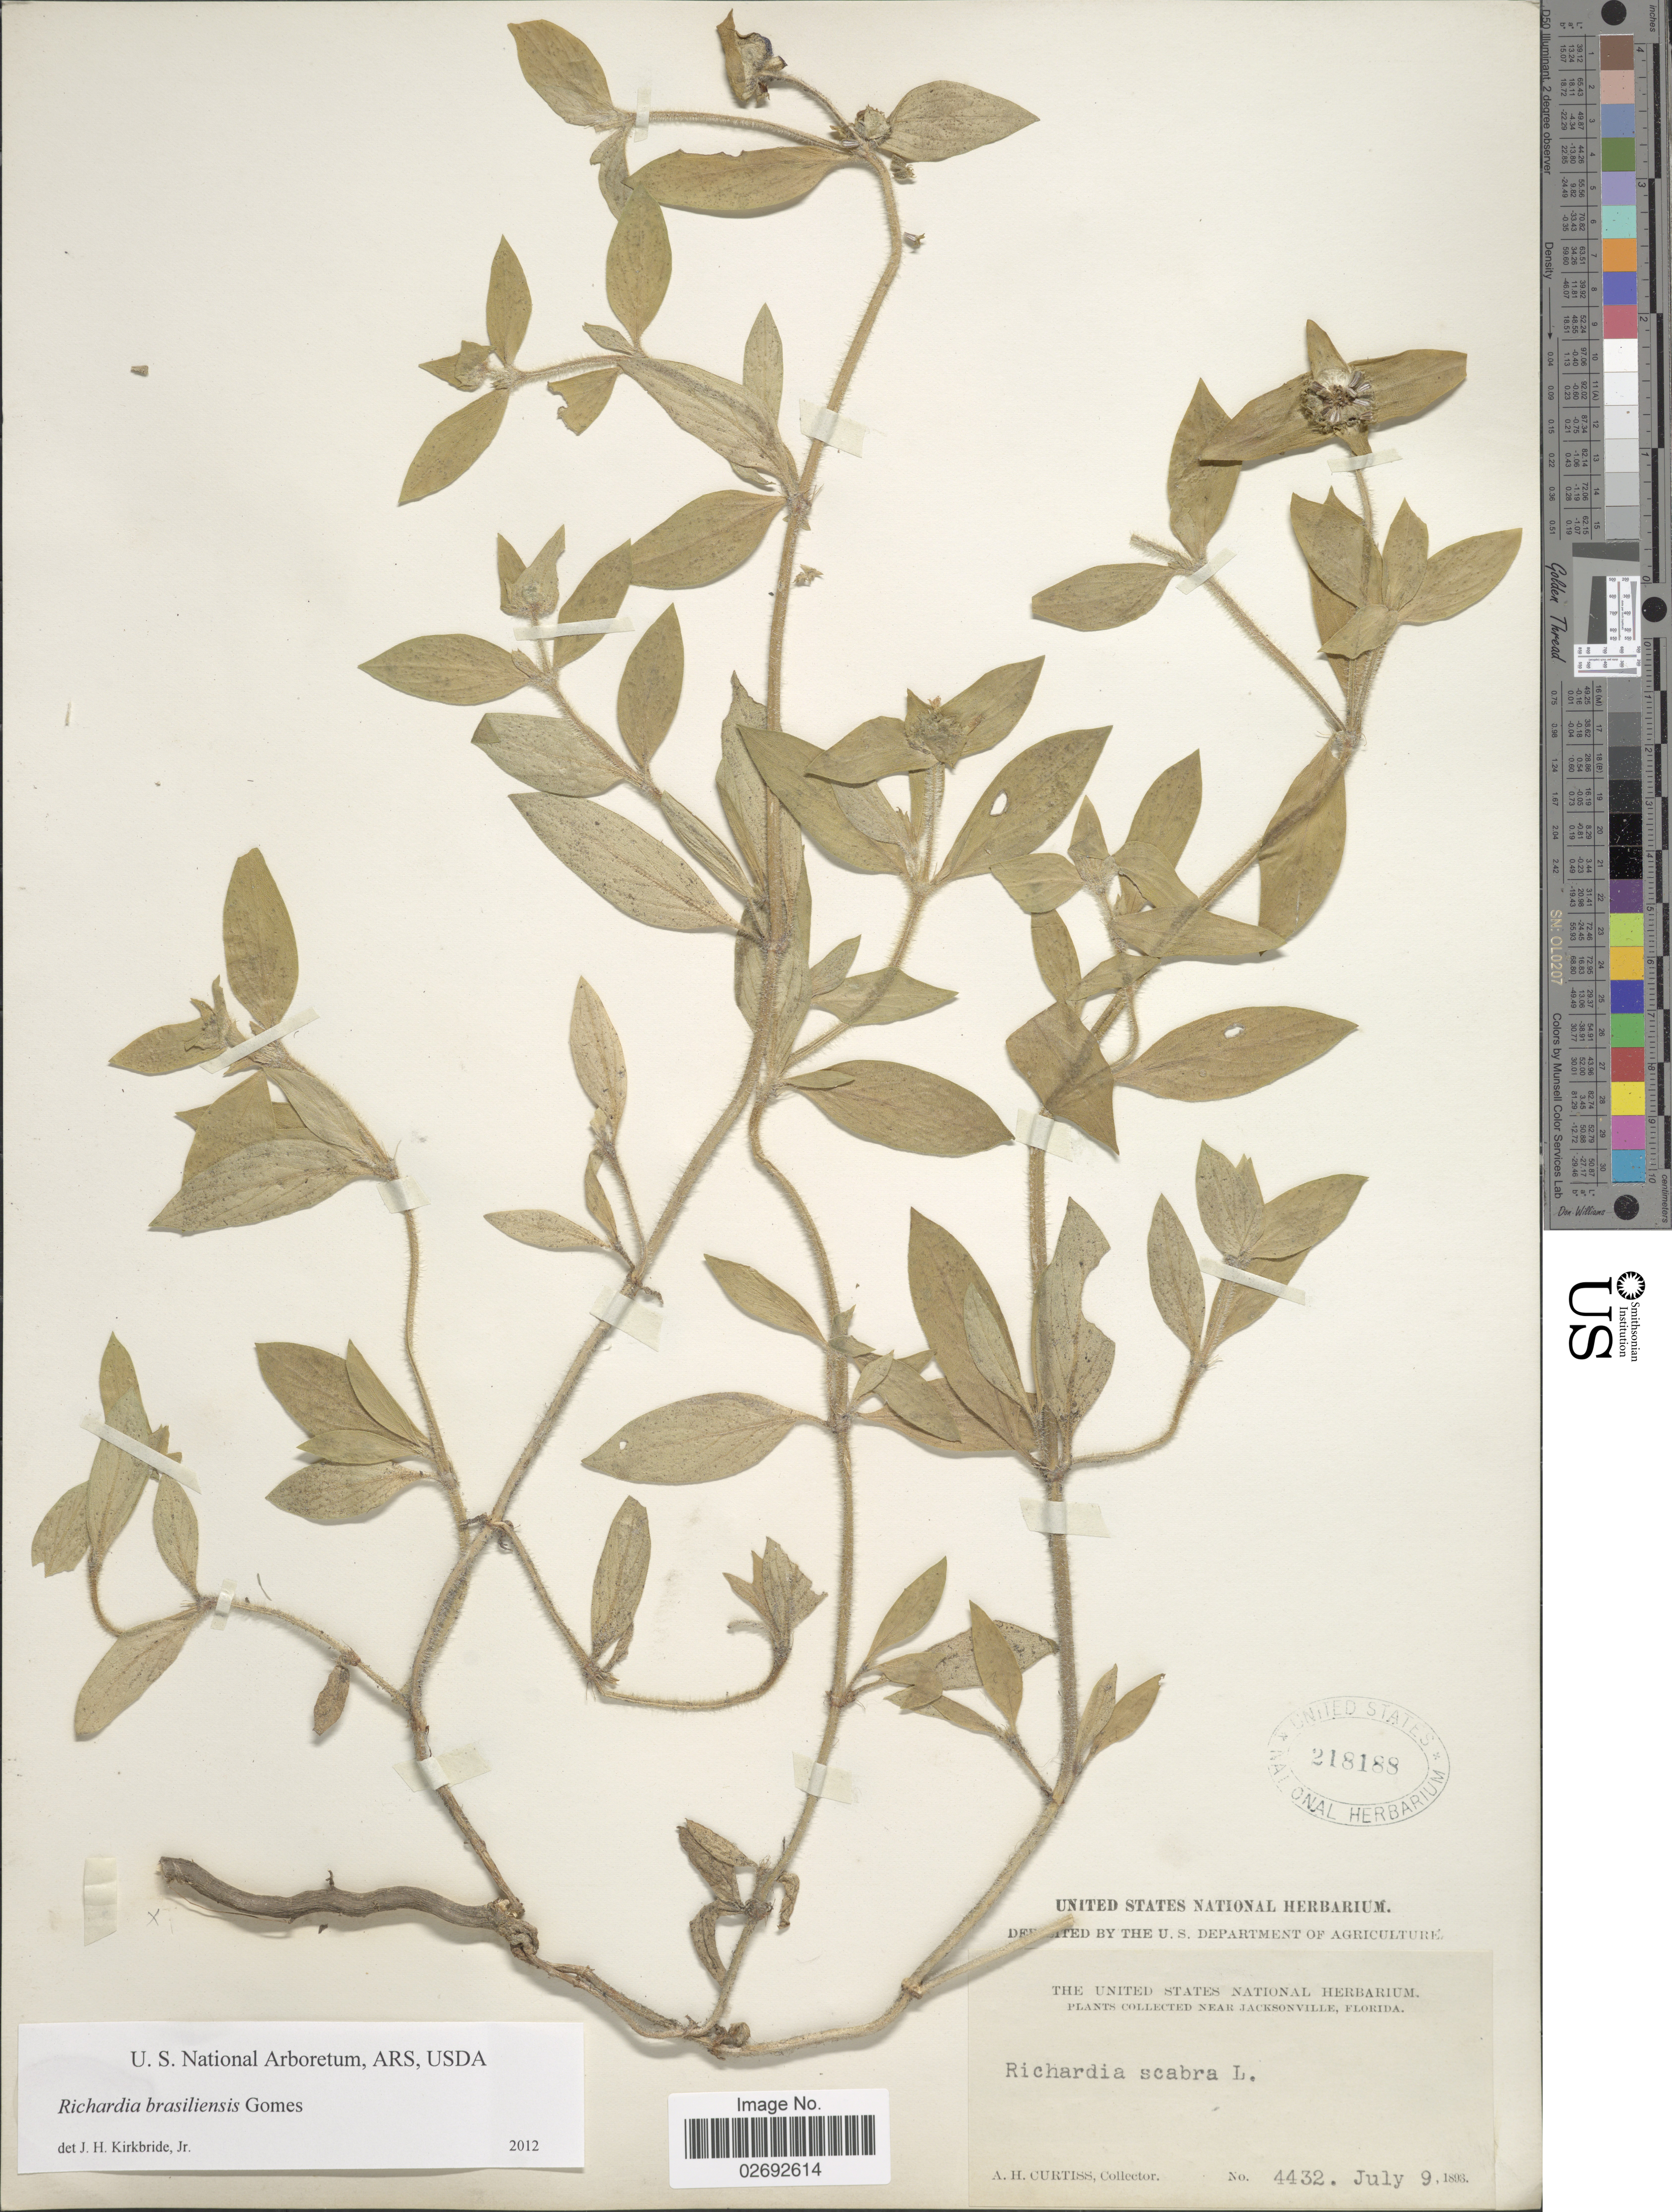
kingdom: Plantae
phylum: Tracheophyta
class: Magnoliopsida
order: Gentianales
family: Rubiaceae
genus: Richardia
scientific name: Richardia brasiliensis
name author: Gomes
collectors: A. H. Curtiss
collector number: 4432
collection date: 1893-07-09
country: United States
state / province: Florida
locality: Near Jacksonville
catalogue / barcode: US 218188